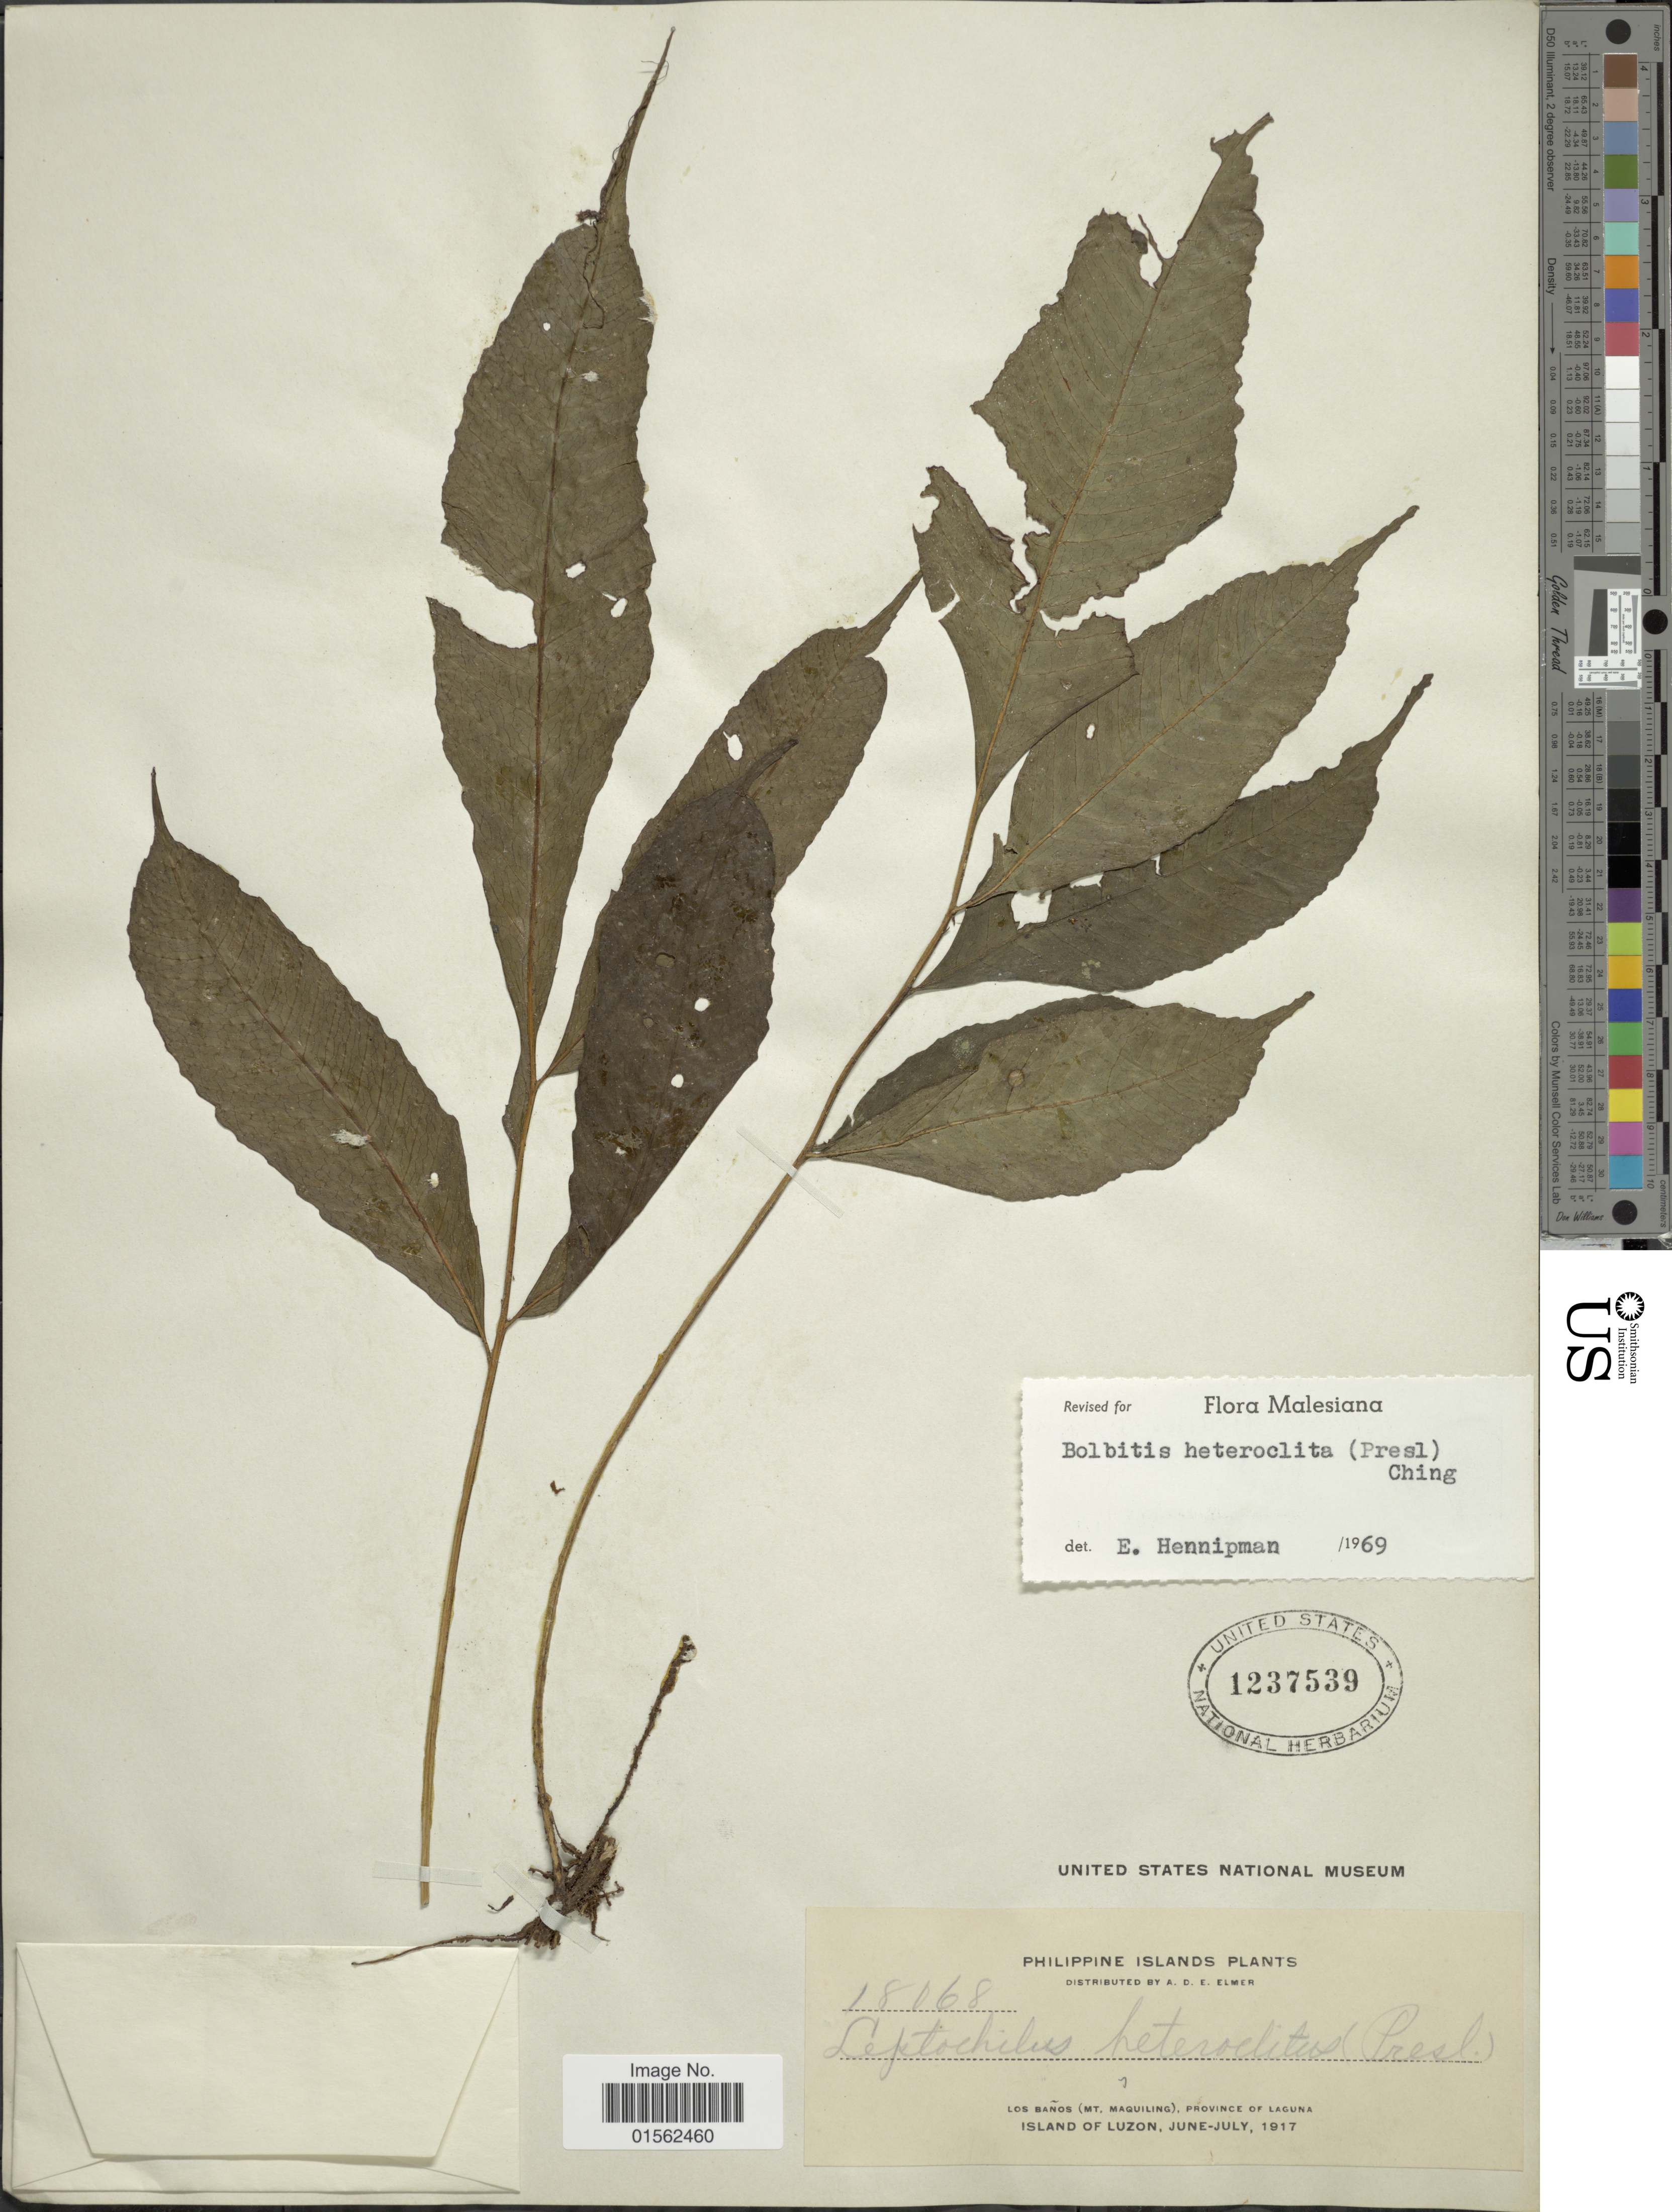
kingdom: Plantae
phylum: Tracheophyta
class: Polypodiopsida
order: Polypodiales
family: Dryopteridaceae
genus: Bolbitis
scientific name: Bolbitis heteroclita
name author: (C. Presl) Ching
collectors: A. D. E. Elmer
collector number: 18068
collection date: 1917-06/1917-07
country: Philippines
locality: Philippine Islands, Los Baños (Mt. Maquiling), province of Laguna, Island of Luzon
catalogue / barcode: US 1237539